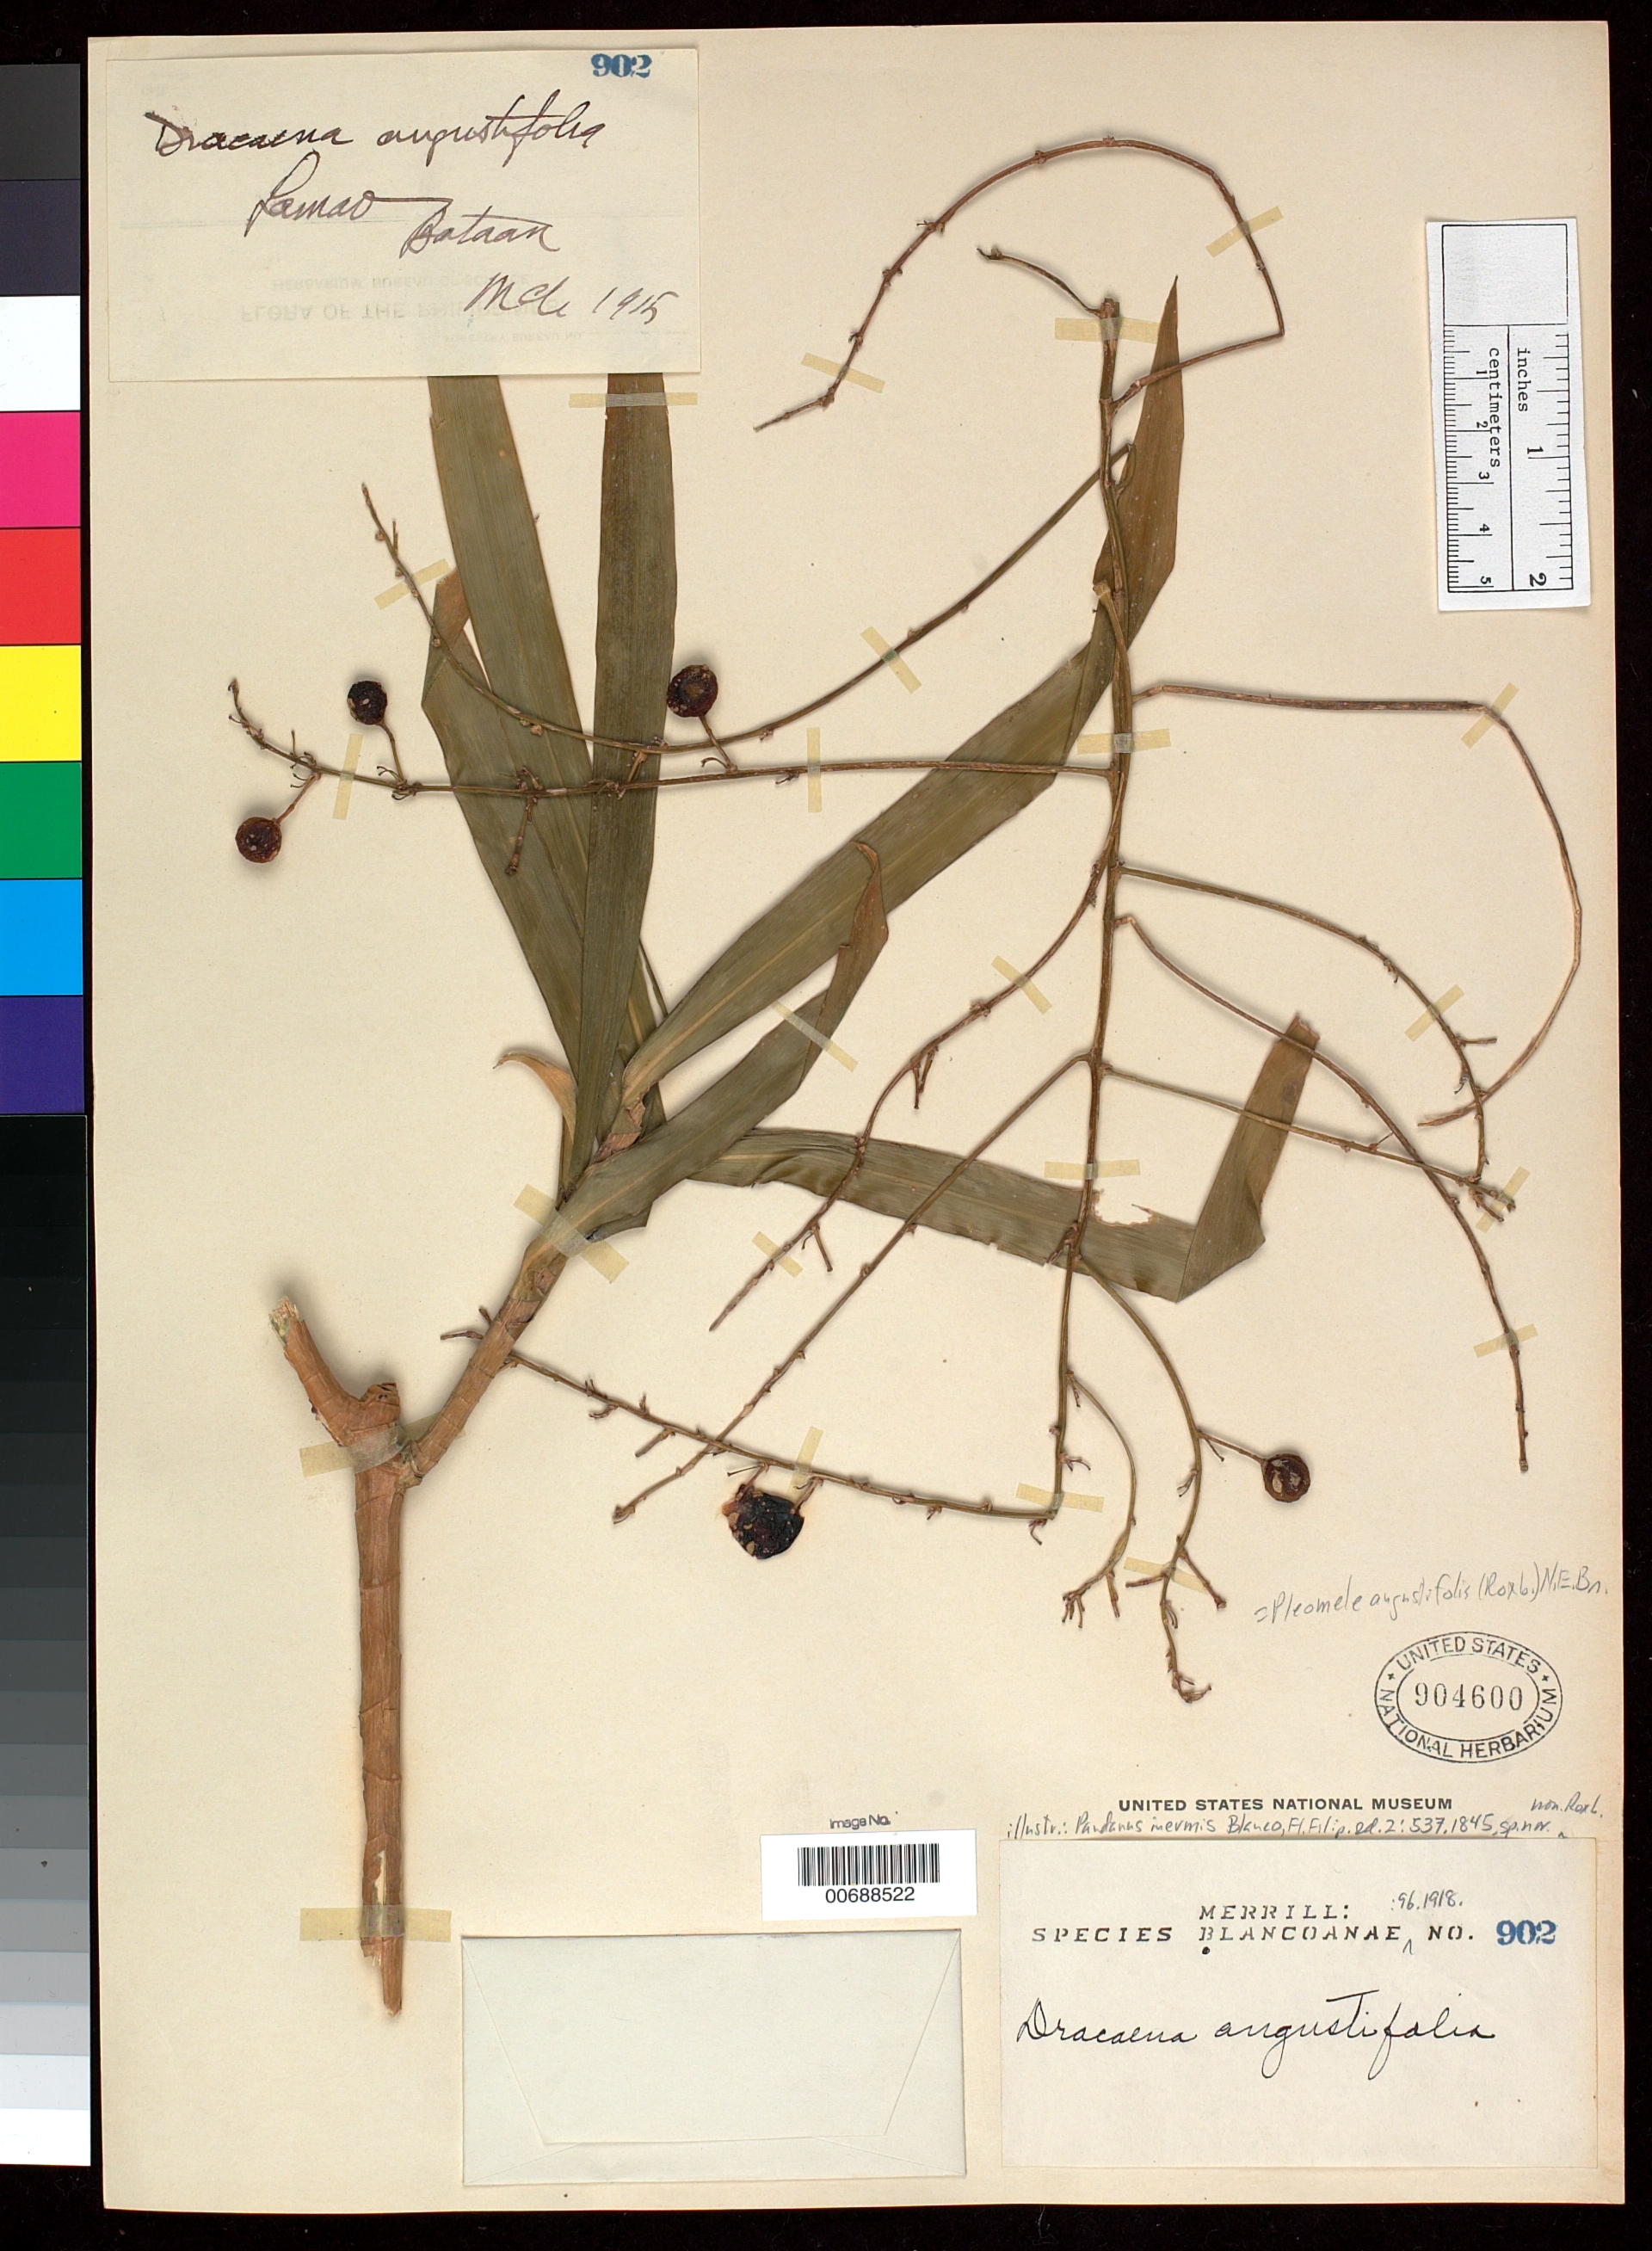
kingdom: Plantae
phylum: Tracheophyta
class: Liliopsida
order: Asparagales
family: Asparagaceae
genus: Dracaena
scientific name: Dracaena angustifolia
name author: (Medik.) Roxb.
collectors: E. D. Merrill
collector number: Sp. Blancoan. 0902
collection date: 1915-03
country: Philippines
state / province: Central Luzon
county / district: Bataan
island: Luzon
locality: Lamao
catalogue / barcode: US 904600